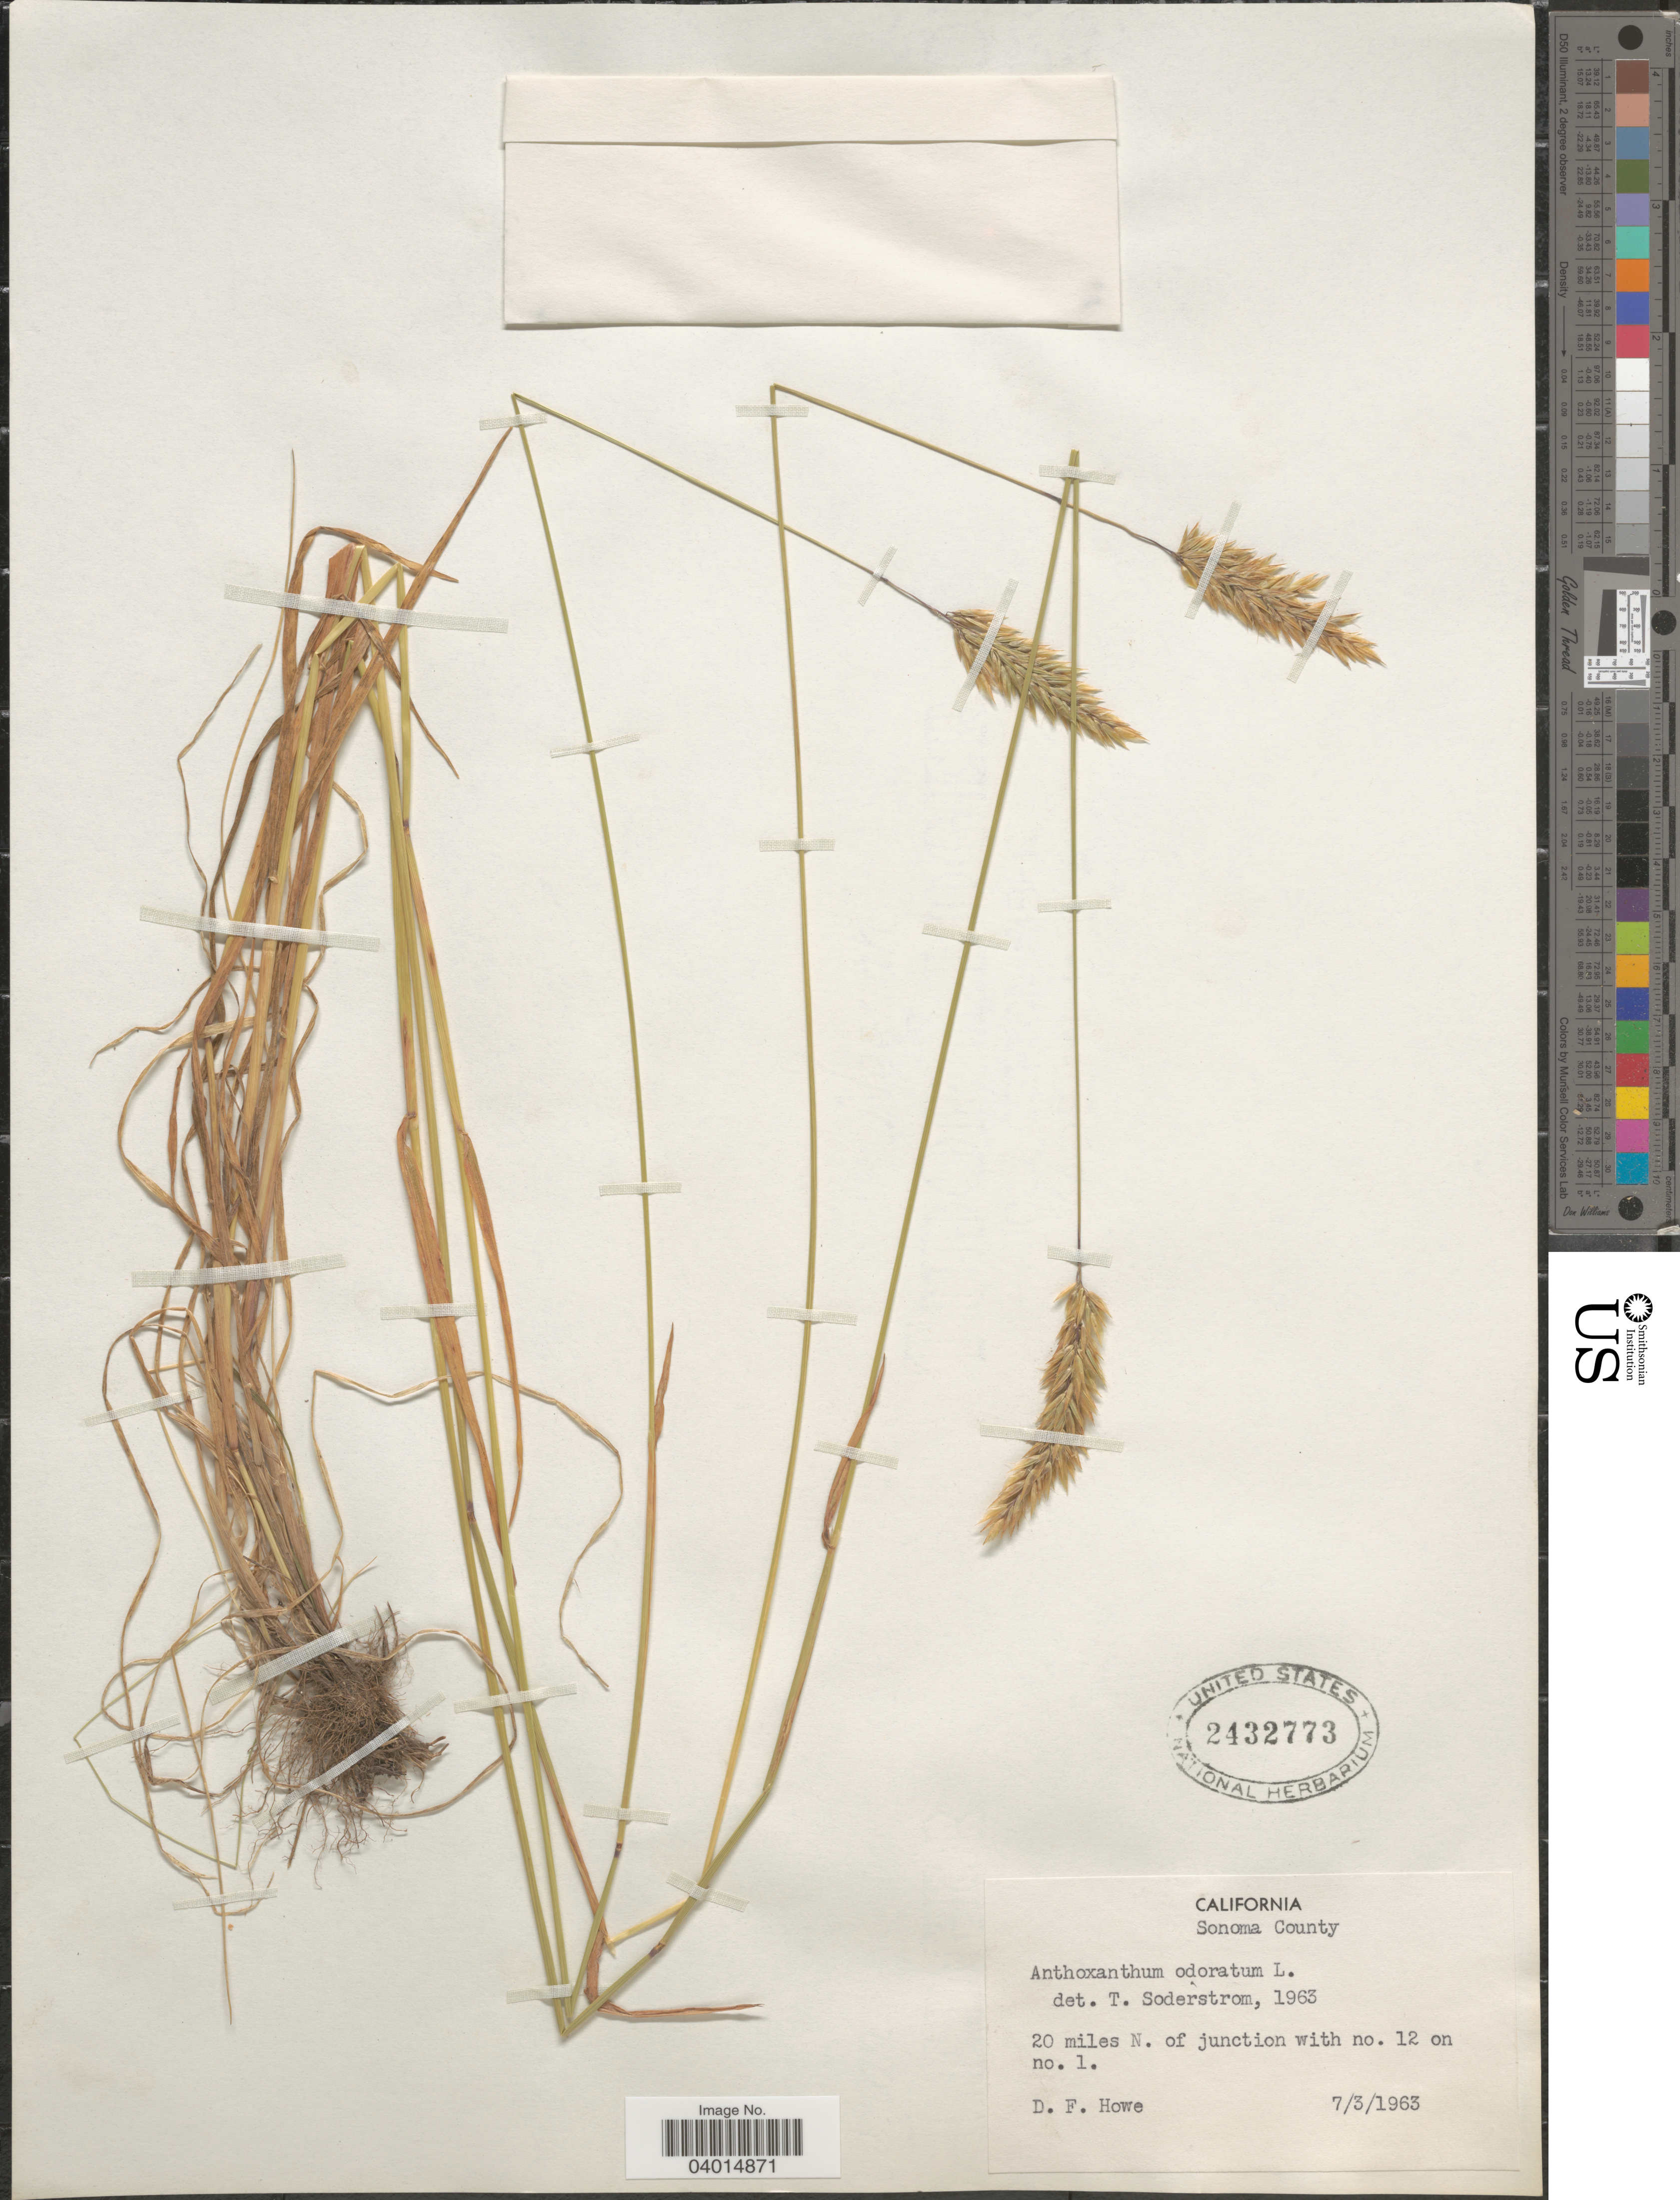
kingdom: Plantae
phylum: Tracheophyta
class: Liliopsida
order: Poales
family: Poaceae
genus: Anthoxanthum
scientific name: Anthoxanthum odoratum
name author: L.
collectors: D. Howe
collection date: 1963-07-03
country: United States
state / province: California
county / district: Sonoma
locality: Sonoma County. 20 miles N. of junction with no. 12 on no. 1.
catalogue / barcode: US 2432773